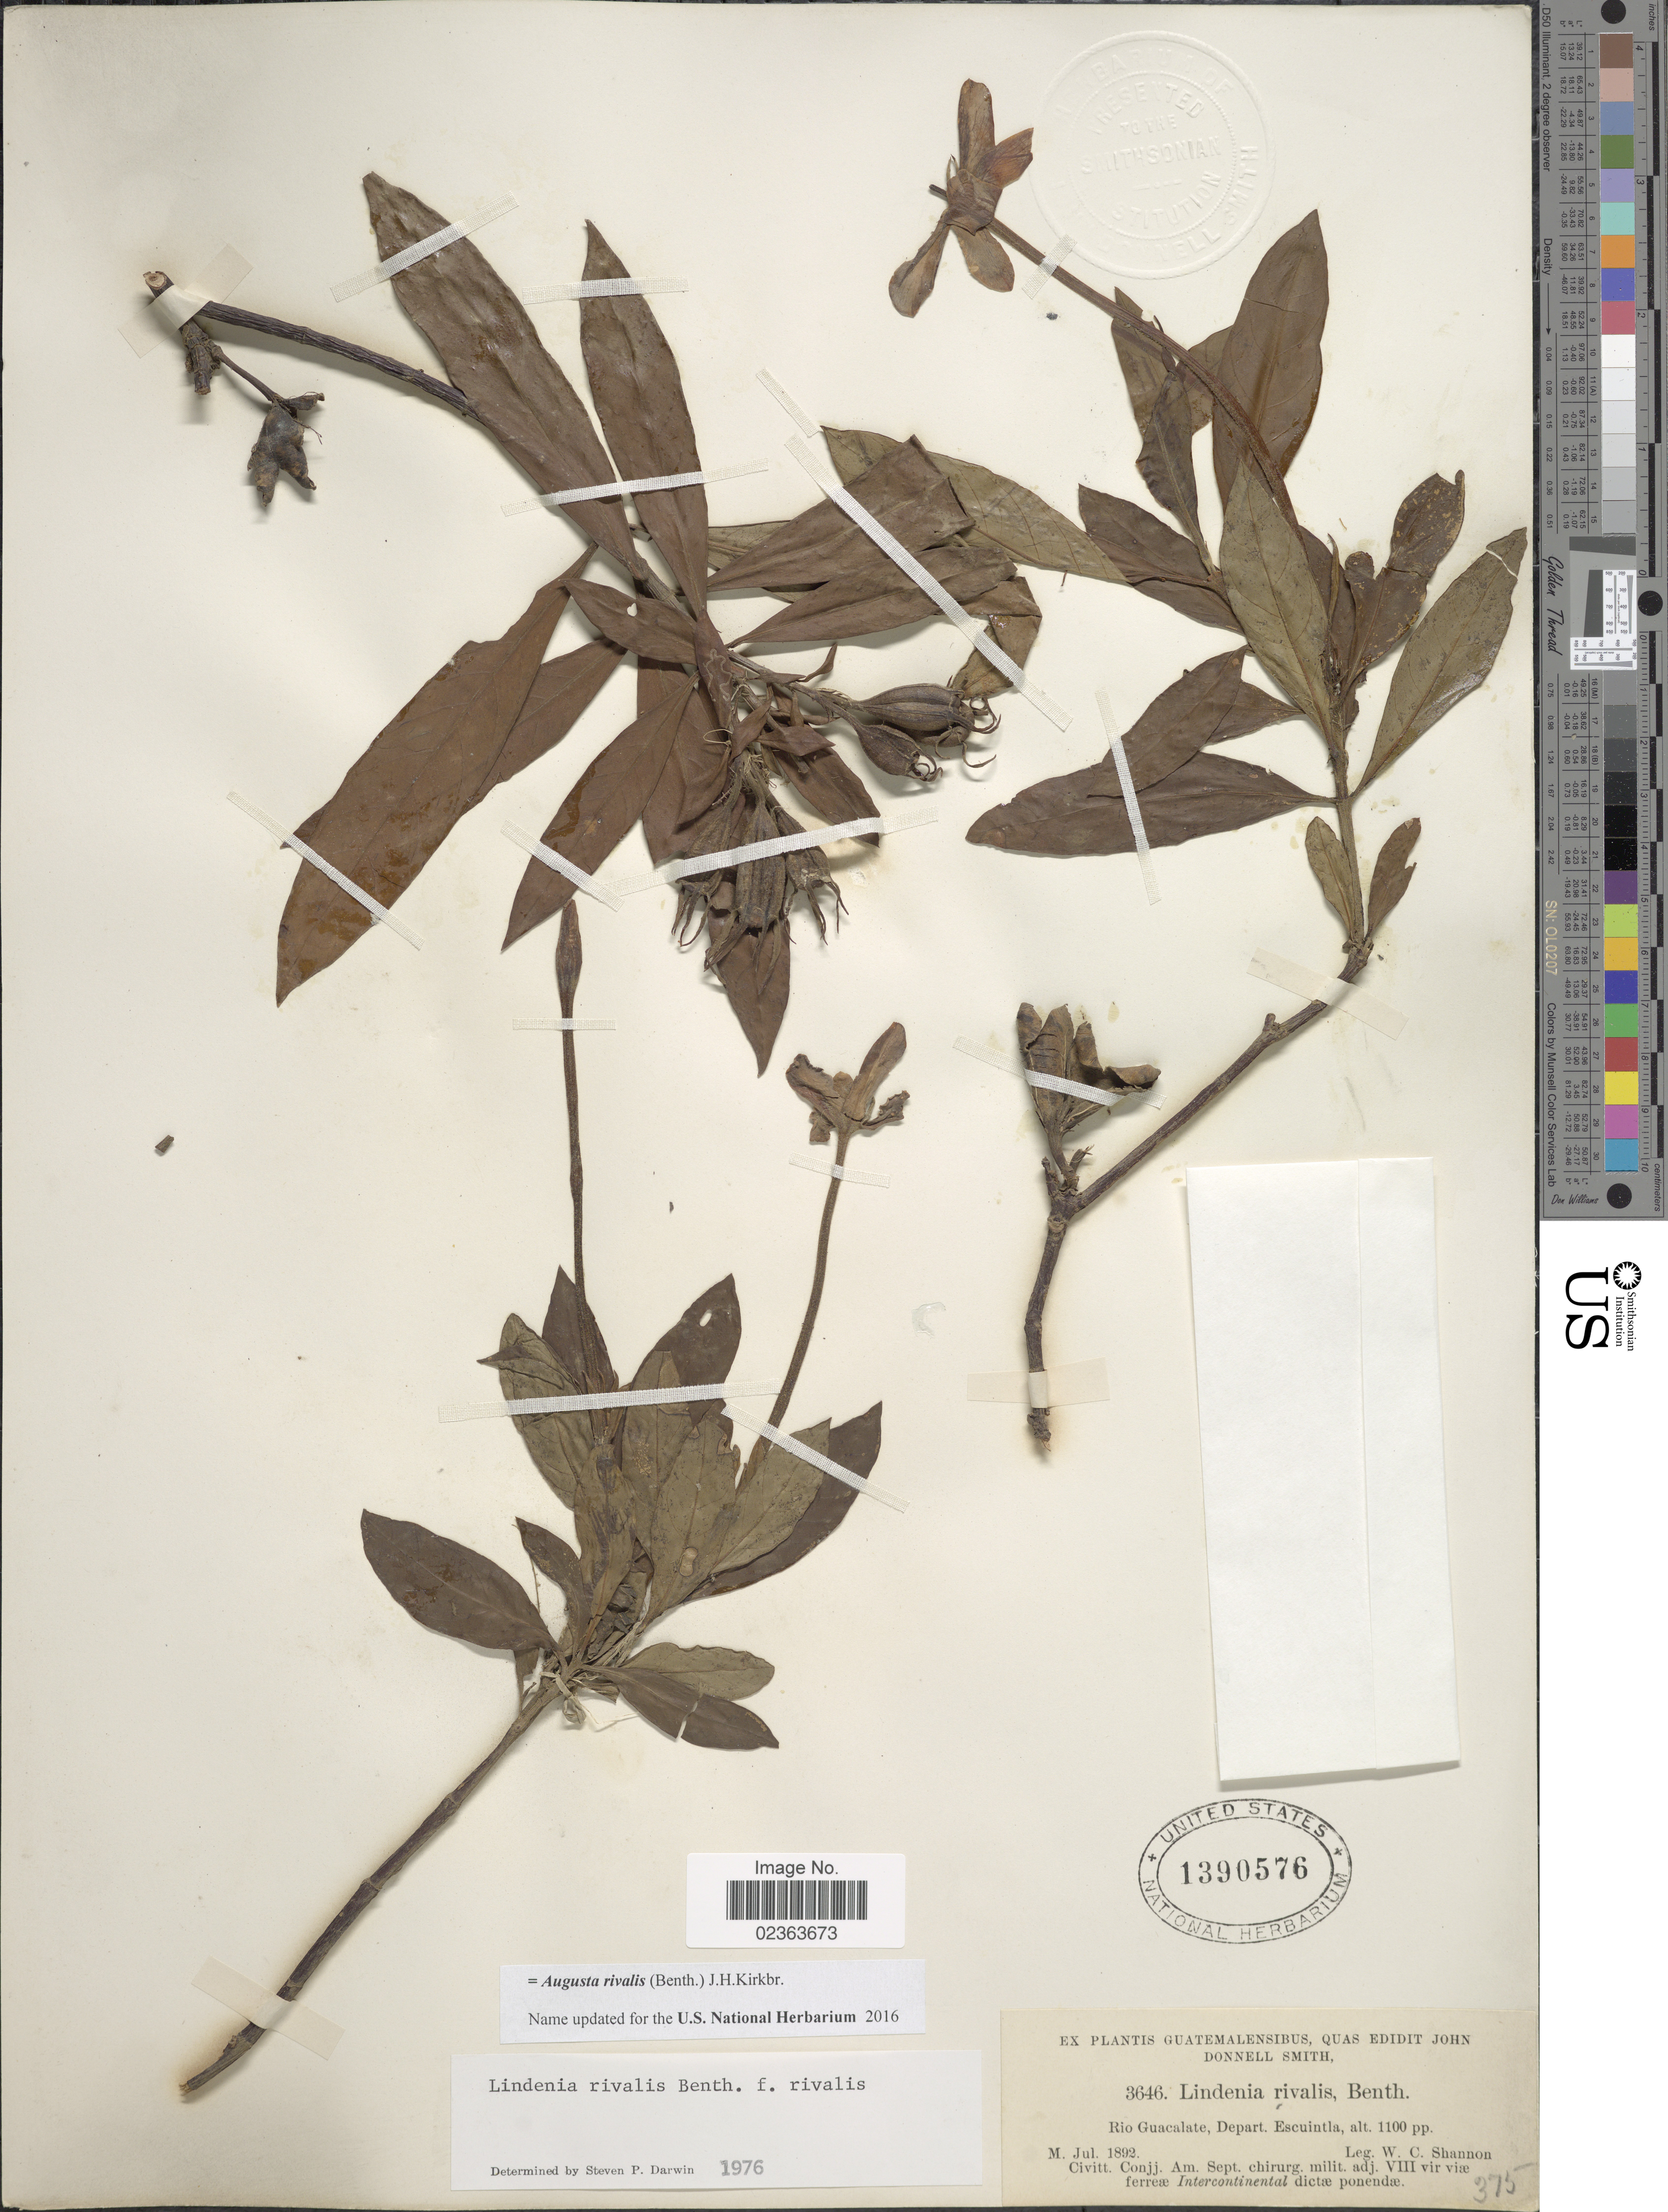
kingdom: Plantae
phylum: Tracheophyta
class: Magnoliopsida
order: Gentianales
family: Rubiaceae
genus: Augusta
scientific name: Augusta rivalis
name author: (Benth.) J.H. Kirkbr.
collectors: W. C. Shannon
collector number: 3646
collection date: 1892-07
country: Guatemala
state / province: Escuintla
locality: Rio Guacalate, Depart. Escuintla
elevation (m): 335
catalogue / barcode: US 1390576